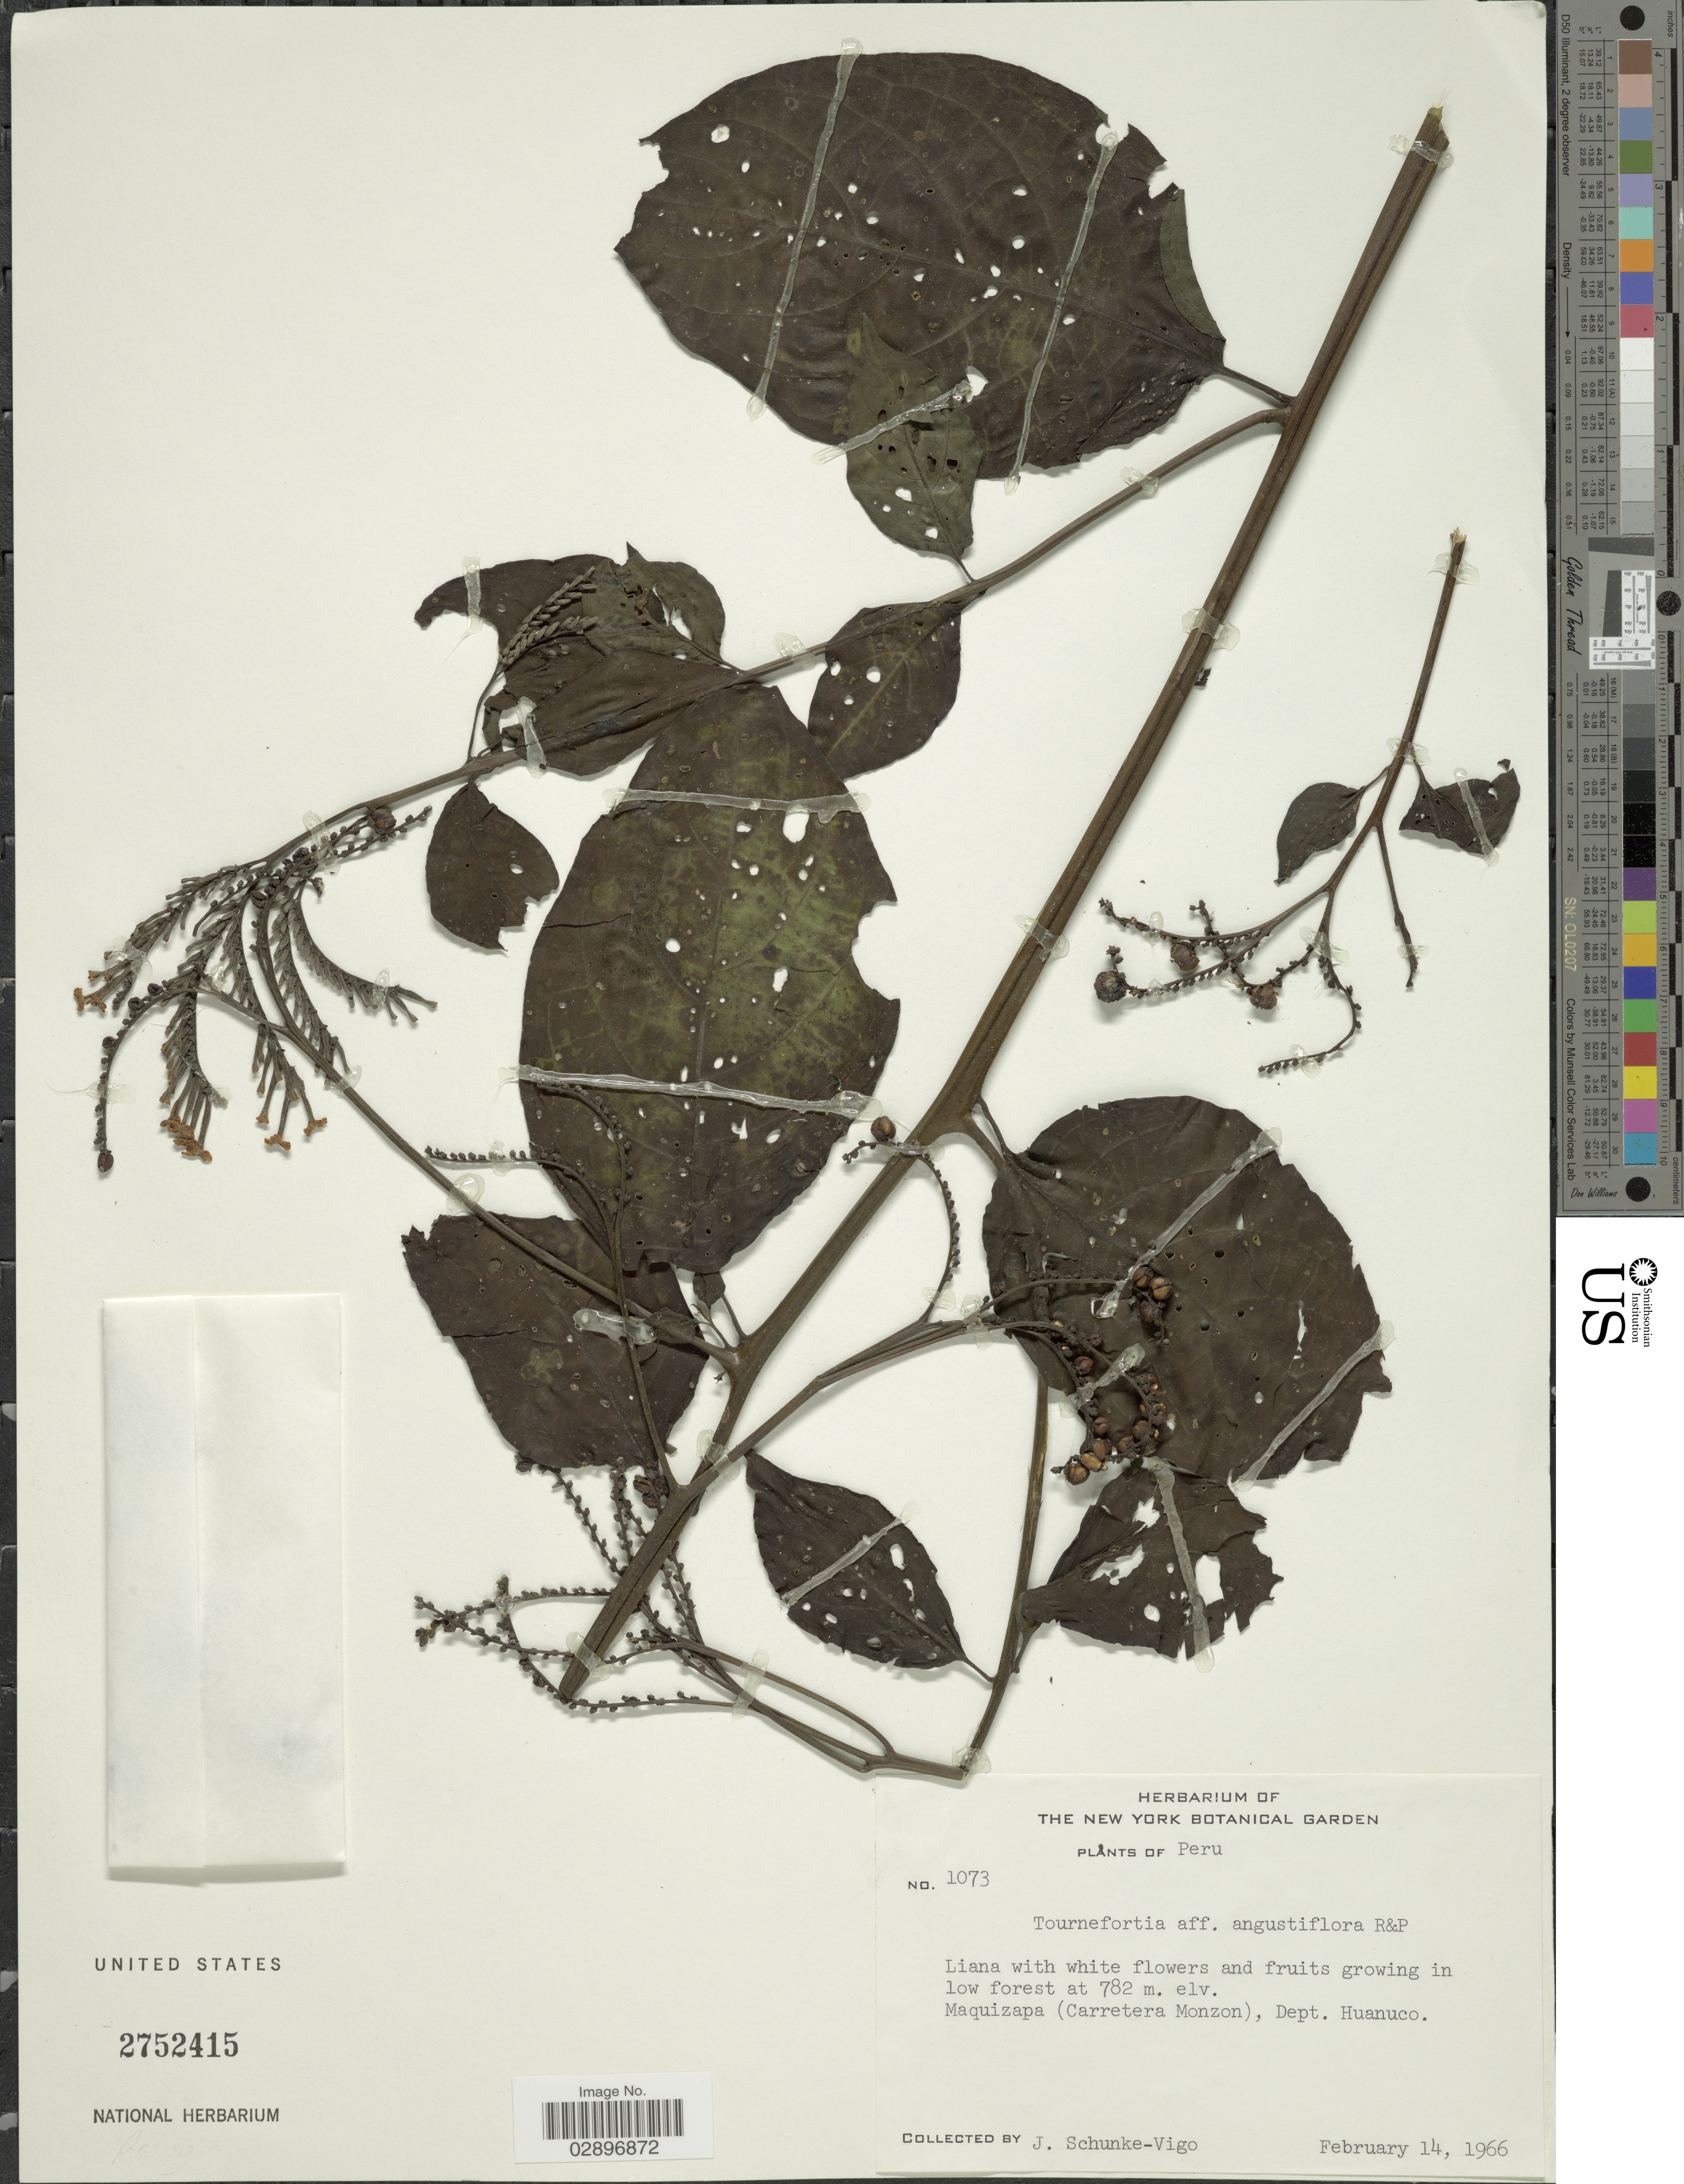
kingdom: Plantae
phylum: Tracheophyta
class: Magnoliopsida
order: Boraginales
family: Heliotropiaceae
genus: Tournefortia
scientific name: Tournefortia angustiflora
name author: Ruiz & Pav.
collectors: J. Schunke Vigo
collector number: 1073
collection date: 1966-02-14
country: Peru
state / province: Huánuco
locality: Maquizapa (Carretera Monzon), Dept. Huanuco.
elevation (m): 782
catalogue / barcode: US 2752415